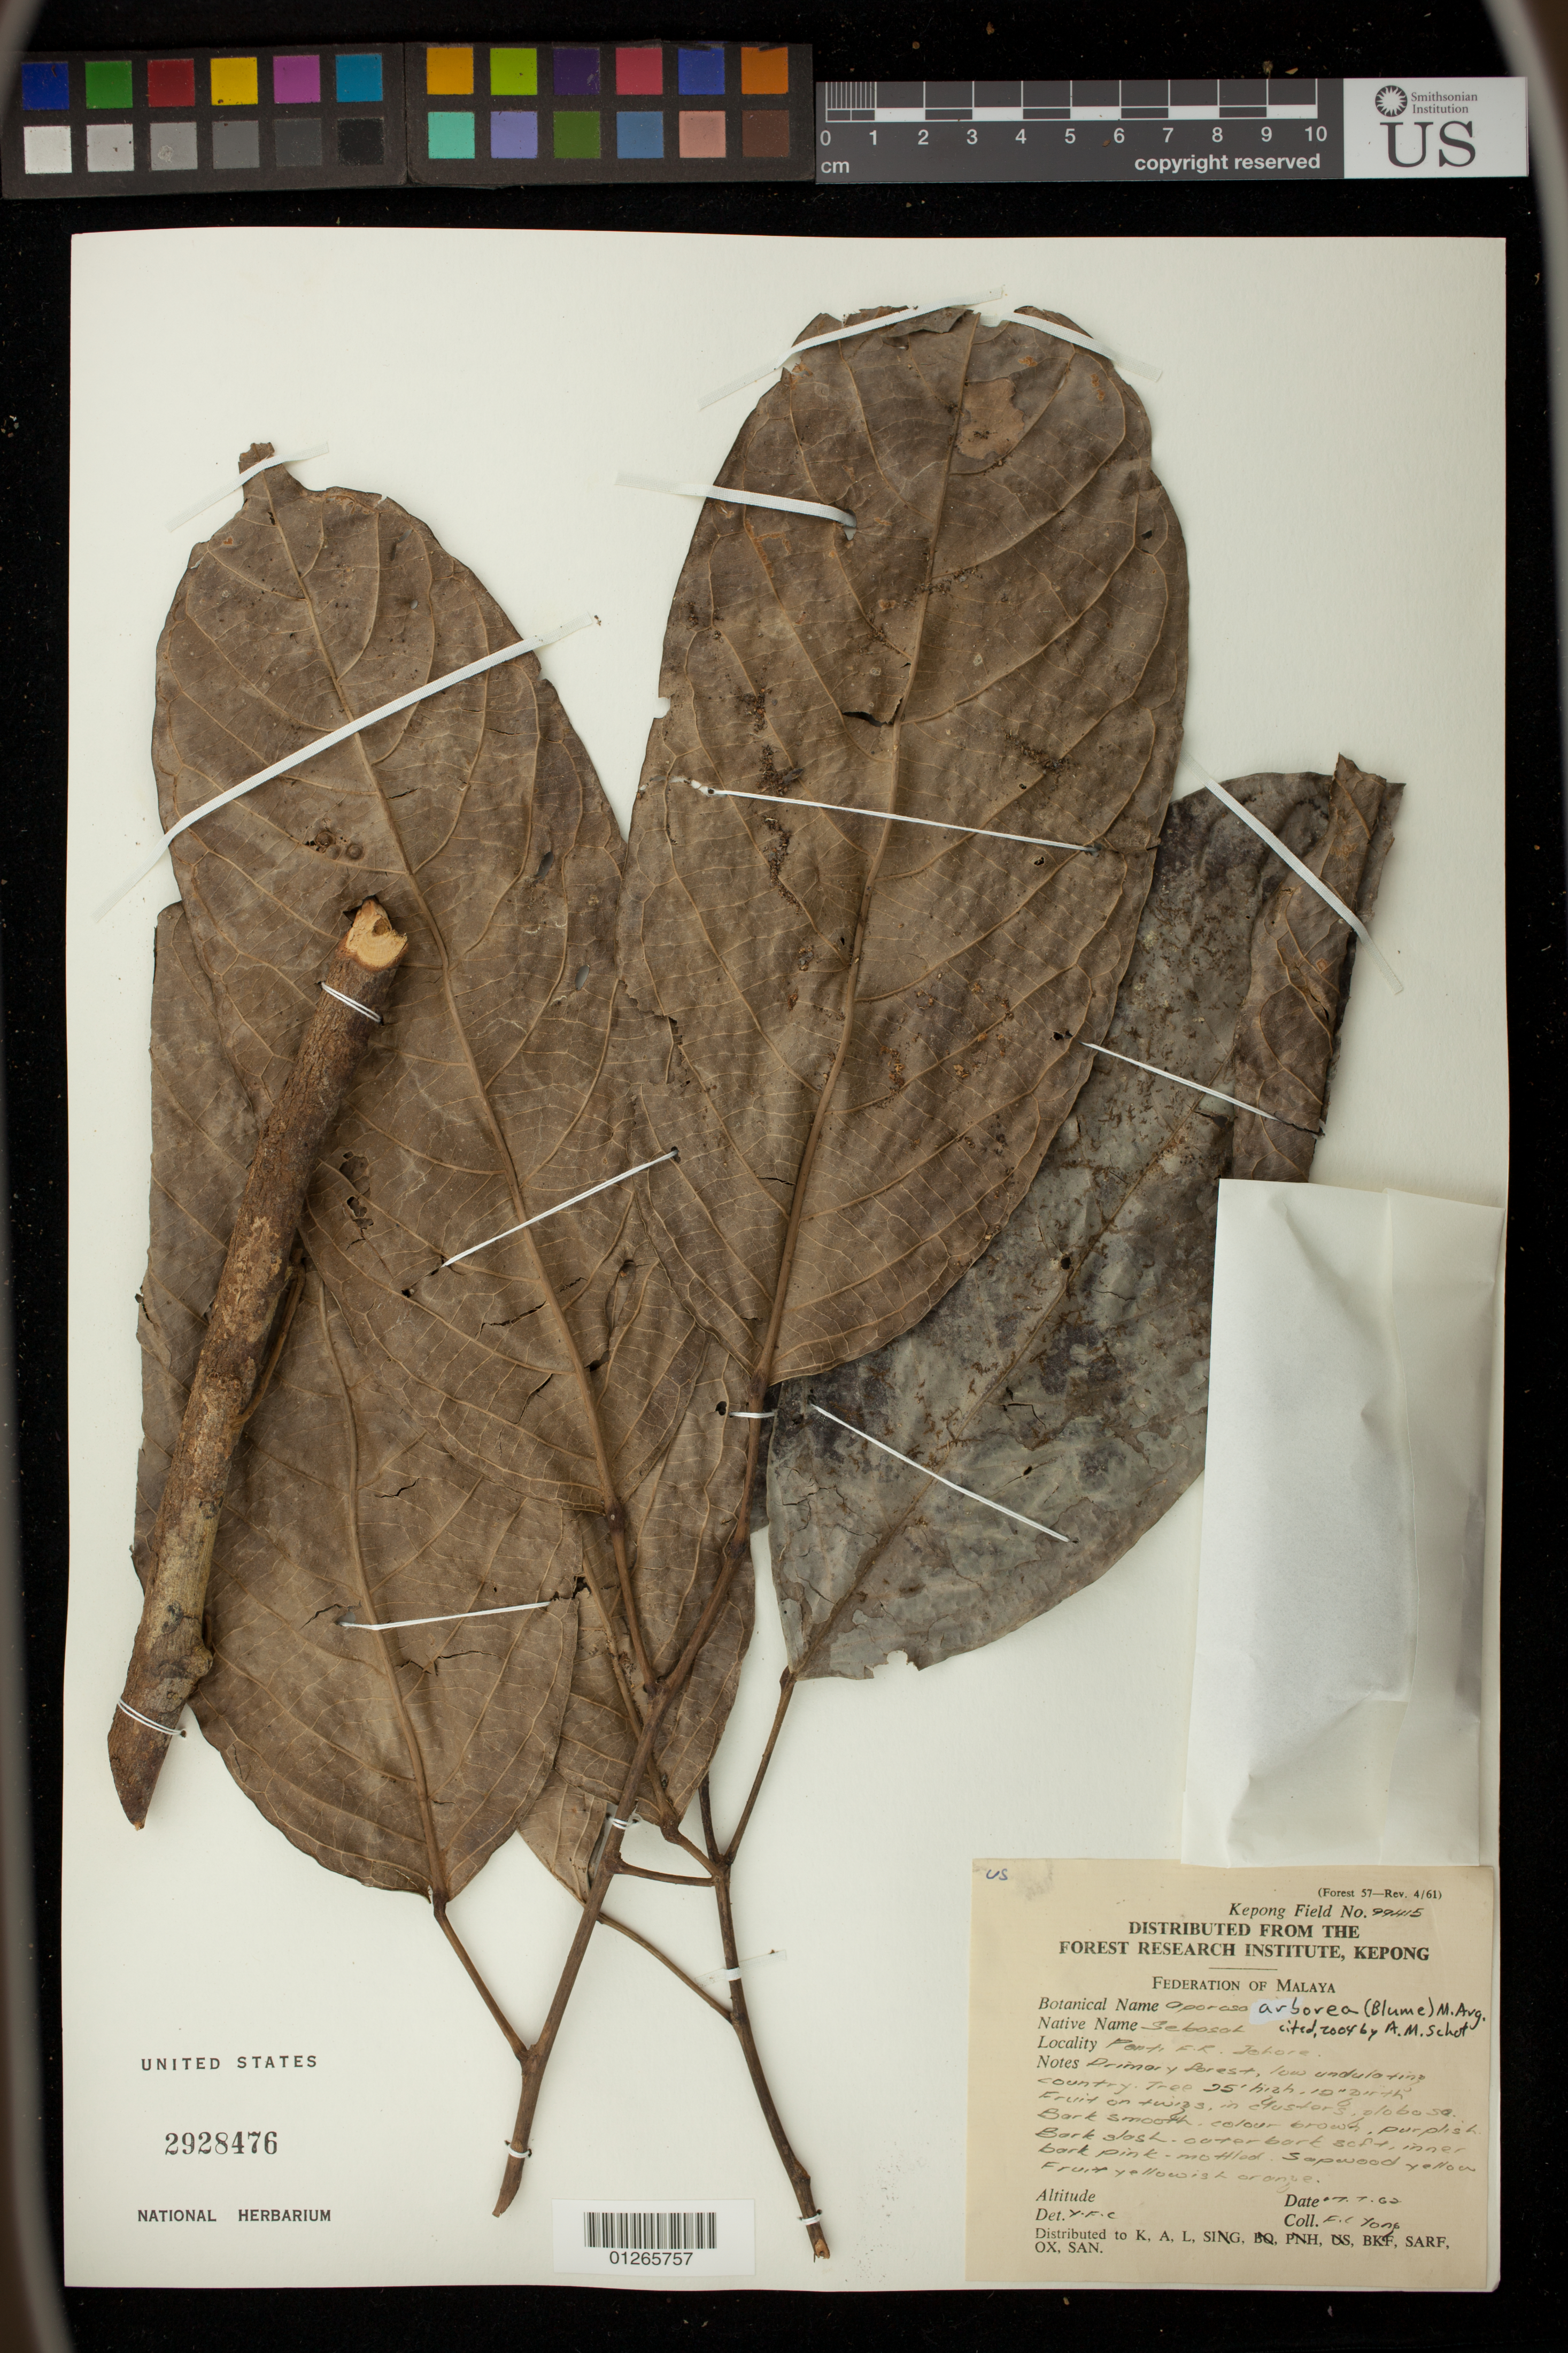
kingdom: Plantae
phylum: Tracheophyta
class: Magnoliopsida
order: Malpighiales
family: Phyllanthaceae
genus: Aporosa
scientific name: Aporosa arborea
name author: Müll. Arg.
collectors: F. Yong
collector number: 99415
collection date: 1962-07-07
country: Malaysia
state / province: Johor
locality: Ponti F. R.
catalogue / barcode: US 2928476